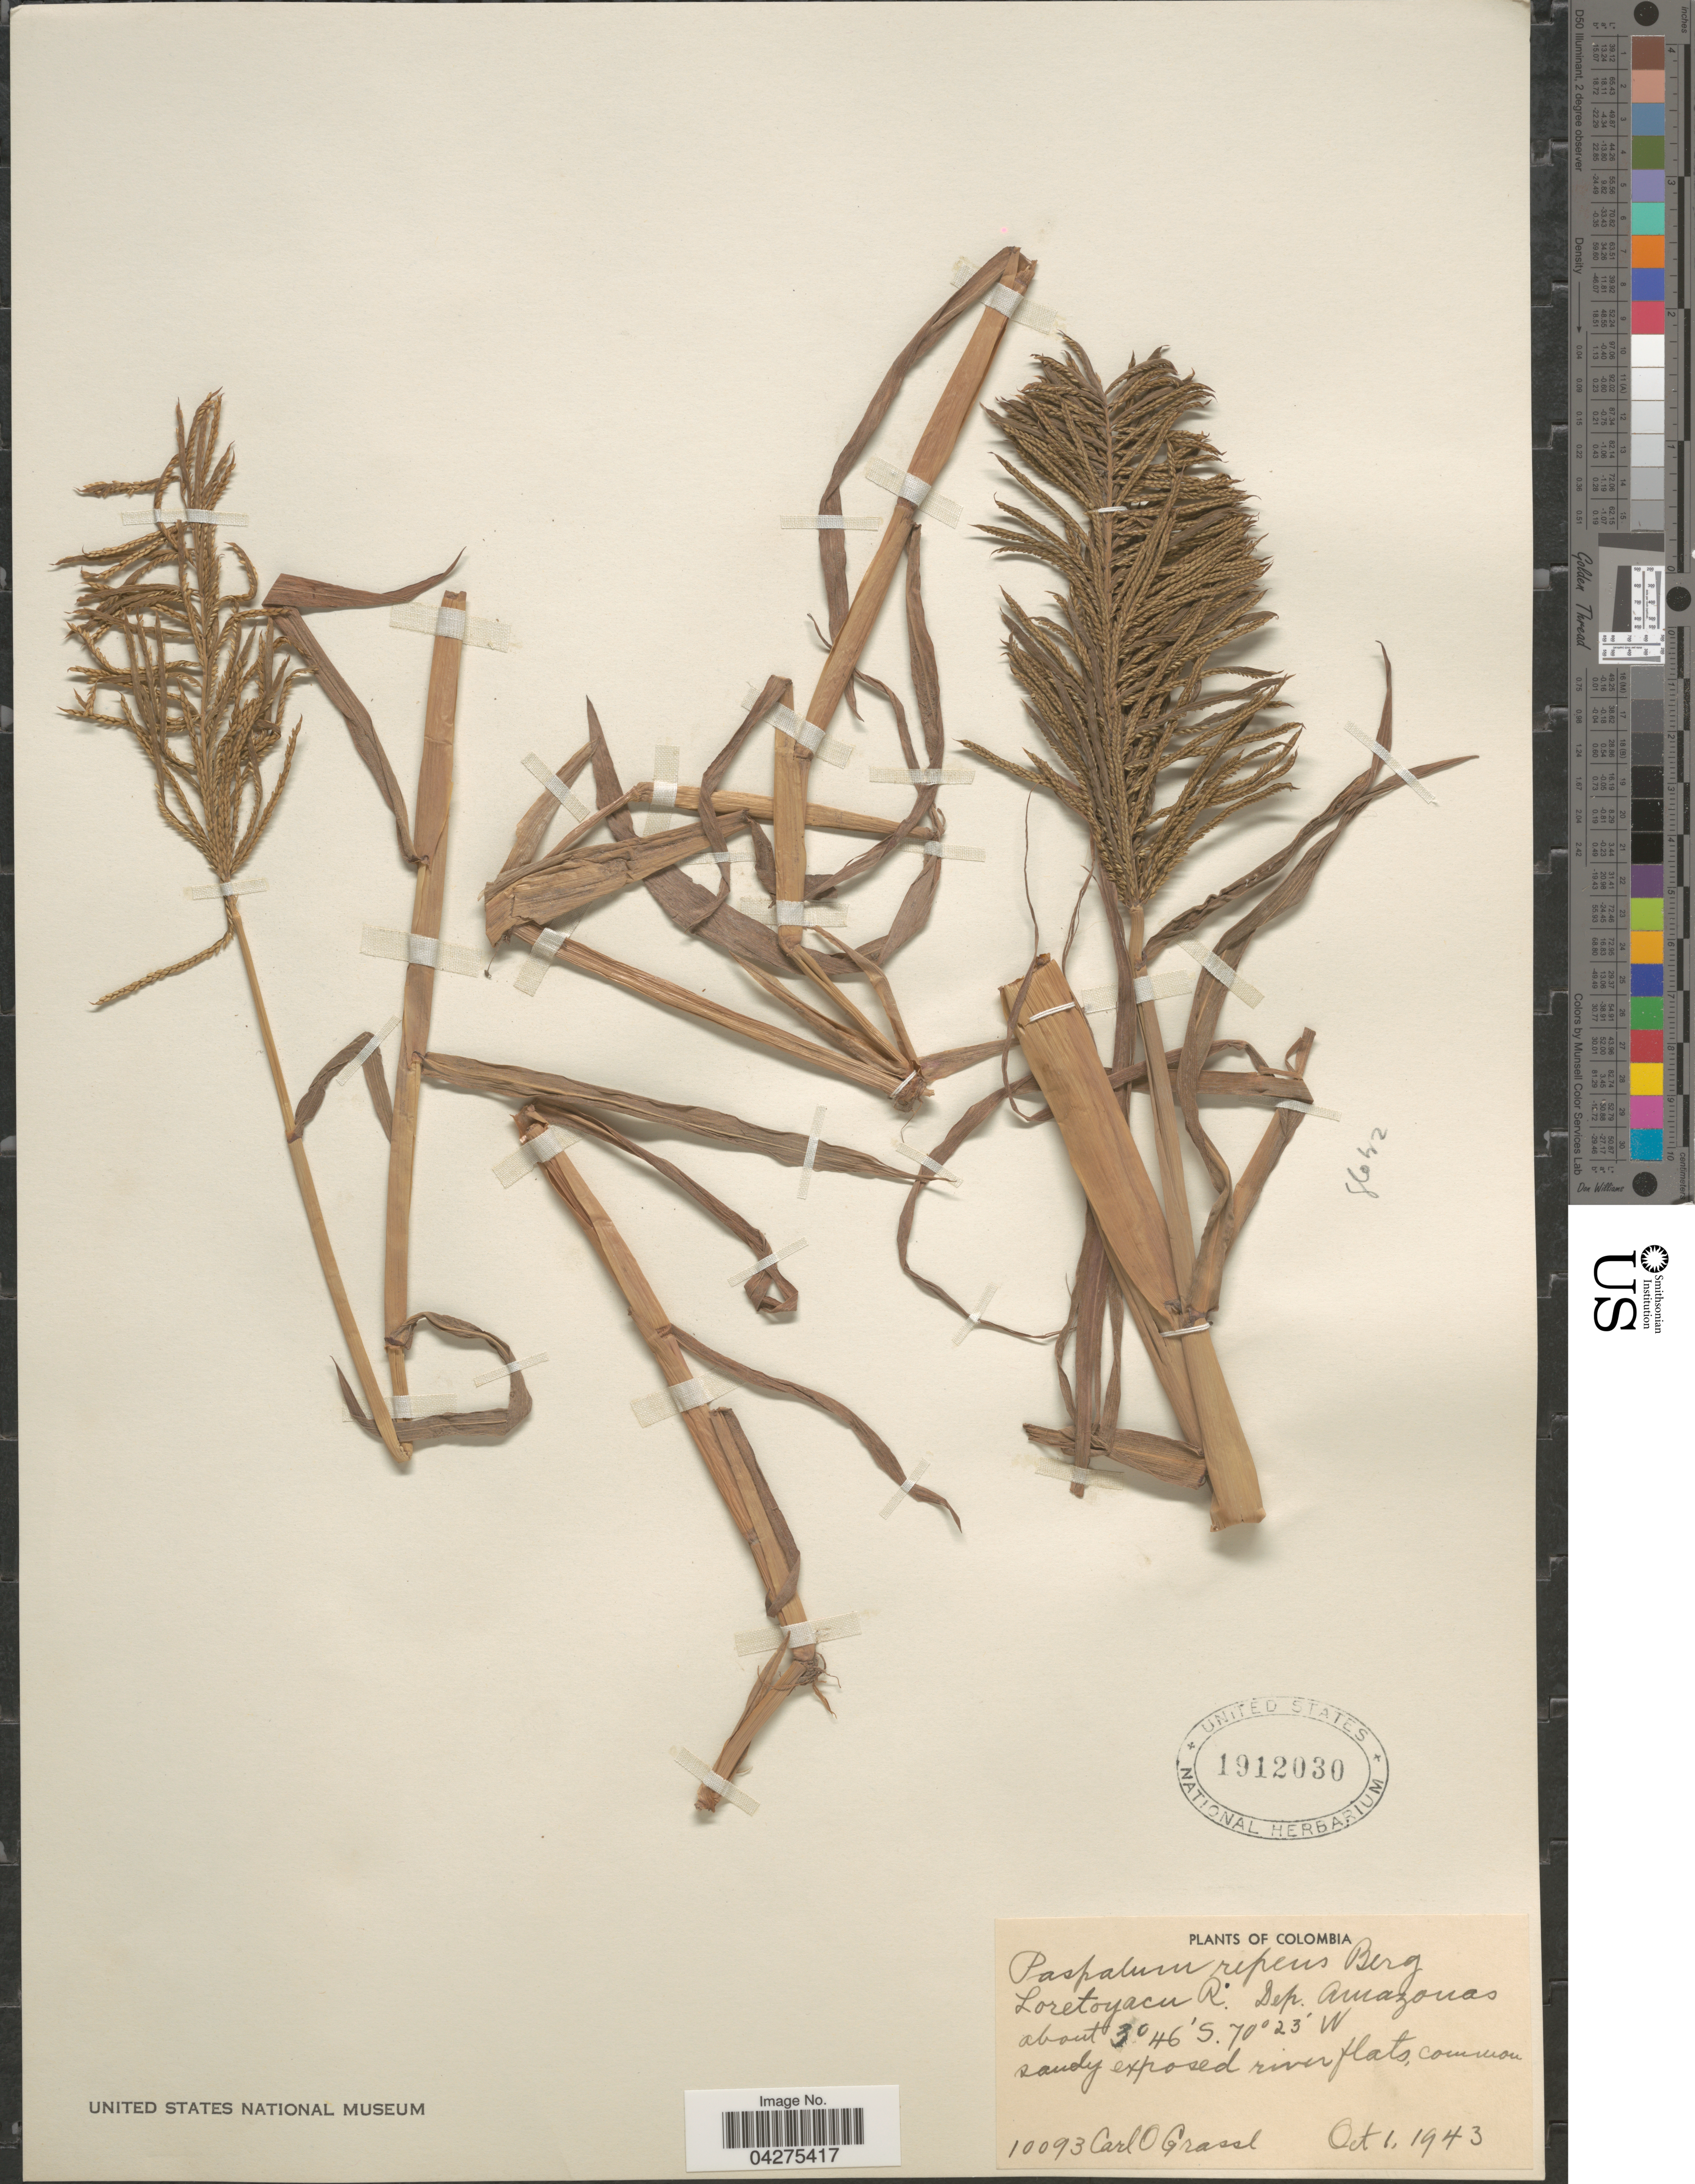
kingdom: Plantae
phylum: Tracheophyta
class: Liliopsida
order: Poales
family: Poaceae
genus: Paspalum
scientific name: Paspalum repens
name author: P.J. Bergius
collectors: C. Grassl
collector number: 10093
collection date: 1943-10-01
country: Colombia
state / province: Amazônas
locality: Loretoyacu R. Dep. Amazonas.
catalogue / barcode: US 1912030